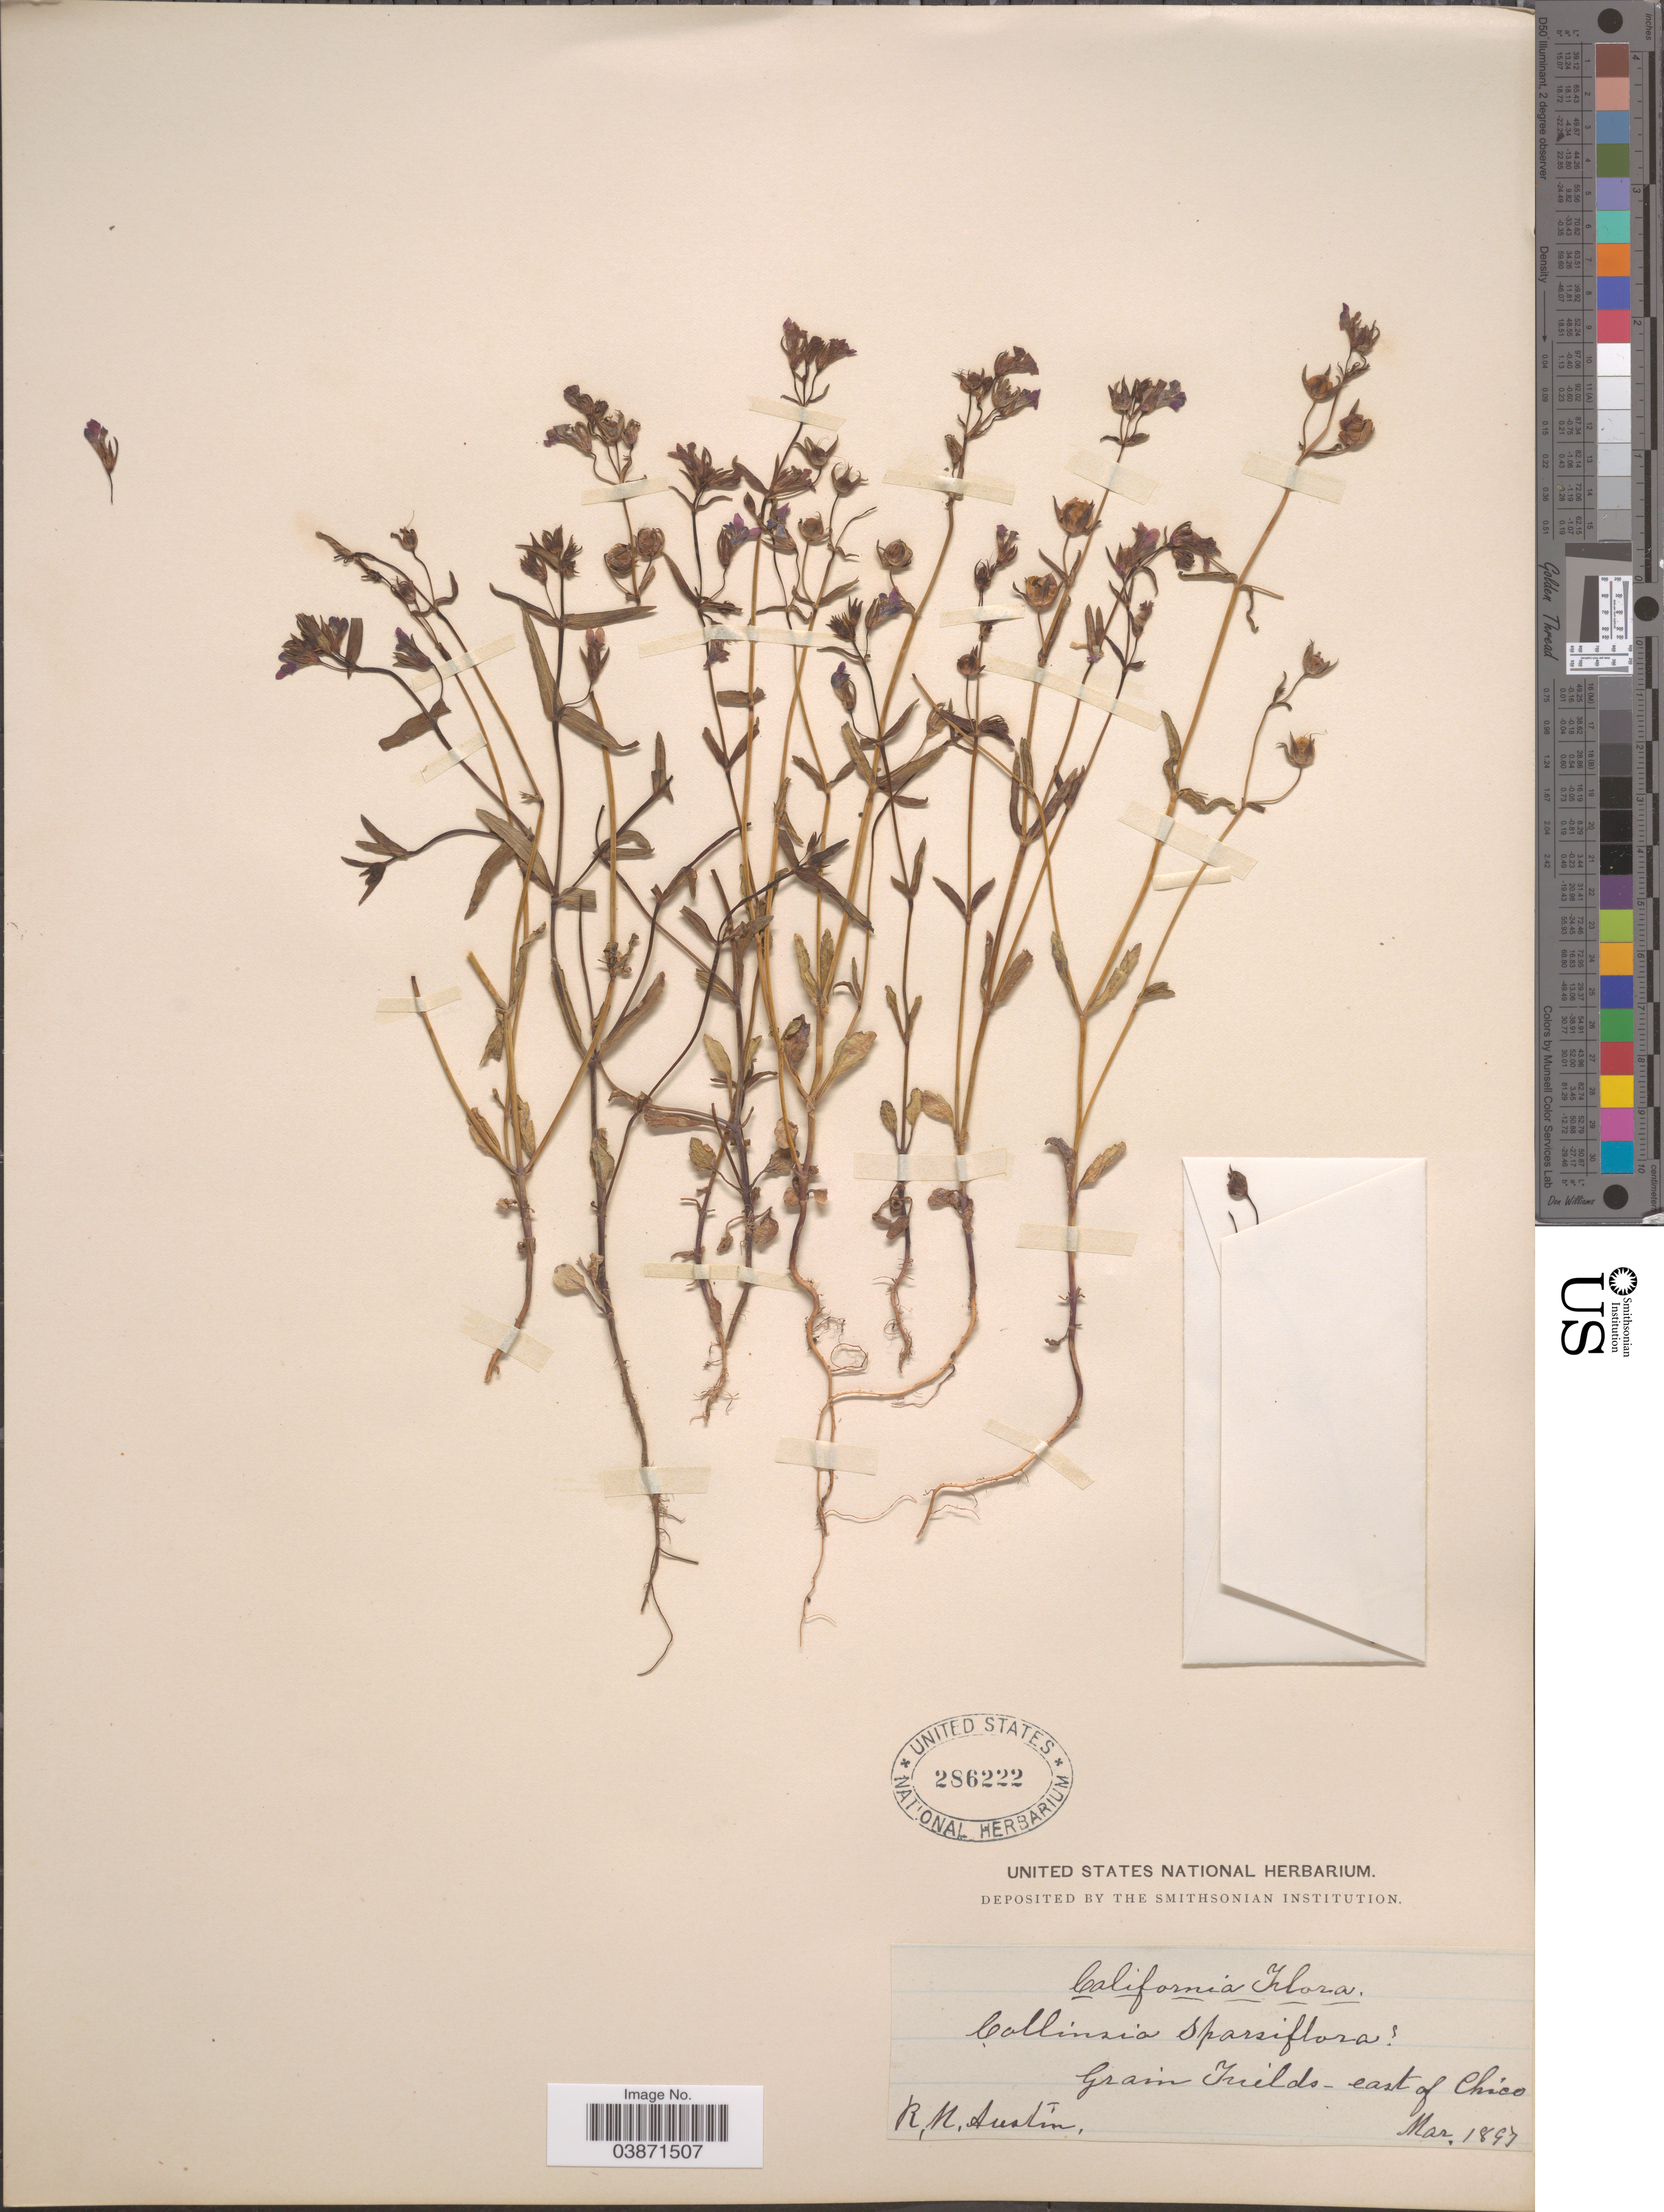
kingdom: Plantae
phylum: Tracheophyta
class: Magnoliopsida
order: Lamiales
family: Plantaginaceae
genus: Collinsia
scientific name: Collinsia sparsiflora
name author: Fisch. & C.A. Mey.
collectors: R. Austin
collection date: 1897-03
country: United States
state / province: California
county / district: Butte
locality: Grain Fields - east of Chico.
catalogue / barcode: US 286222